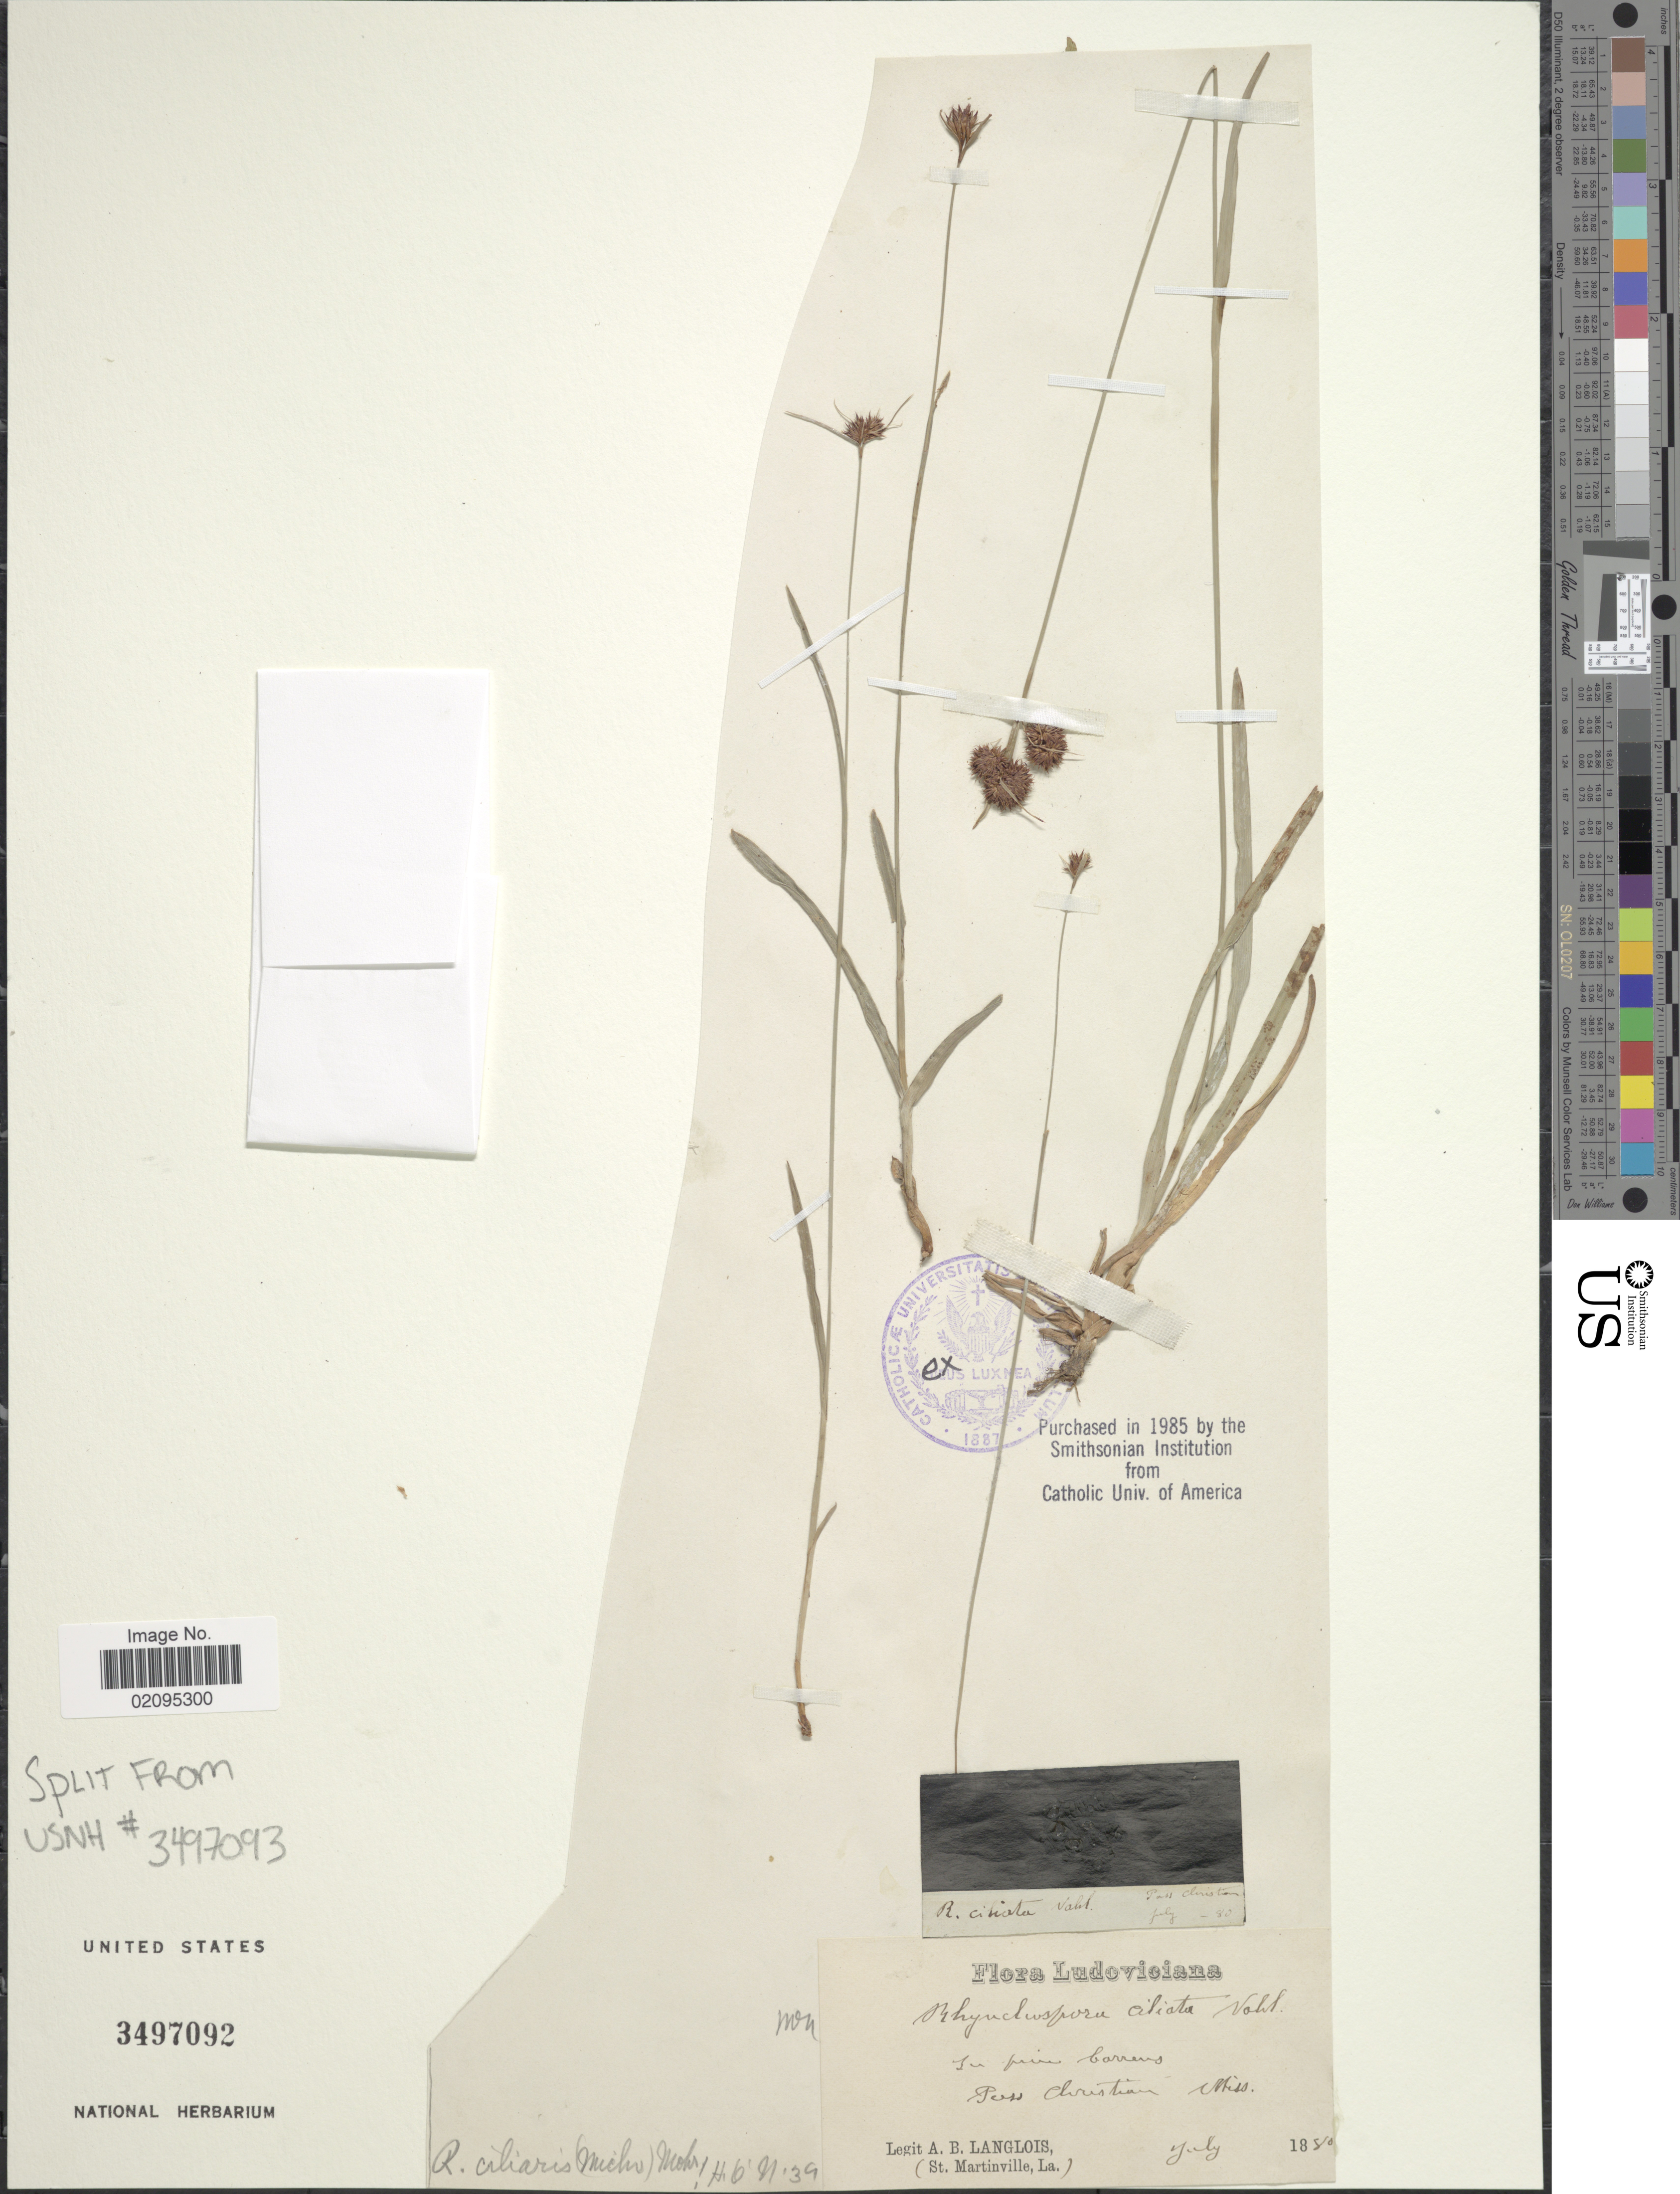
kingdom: Plantae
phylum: Tracheophyta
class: Liliopsida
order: Poales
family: Cyperaceae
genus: Rhynchospora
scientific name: Rhynchospora ciliaris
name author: (Michx.) C. Mohr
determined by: O'Neill, Hugh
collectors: A. Langlois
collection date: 1880-07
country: United States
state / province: Mississippi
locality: in pine barrens, Pass Christian,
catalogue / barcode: US 3497092